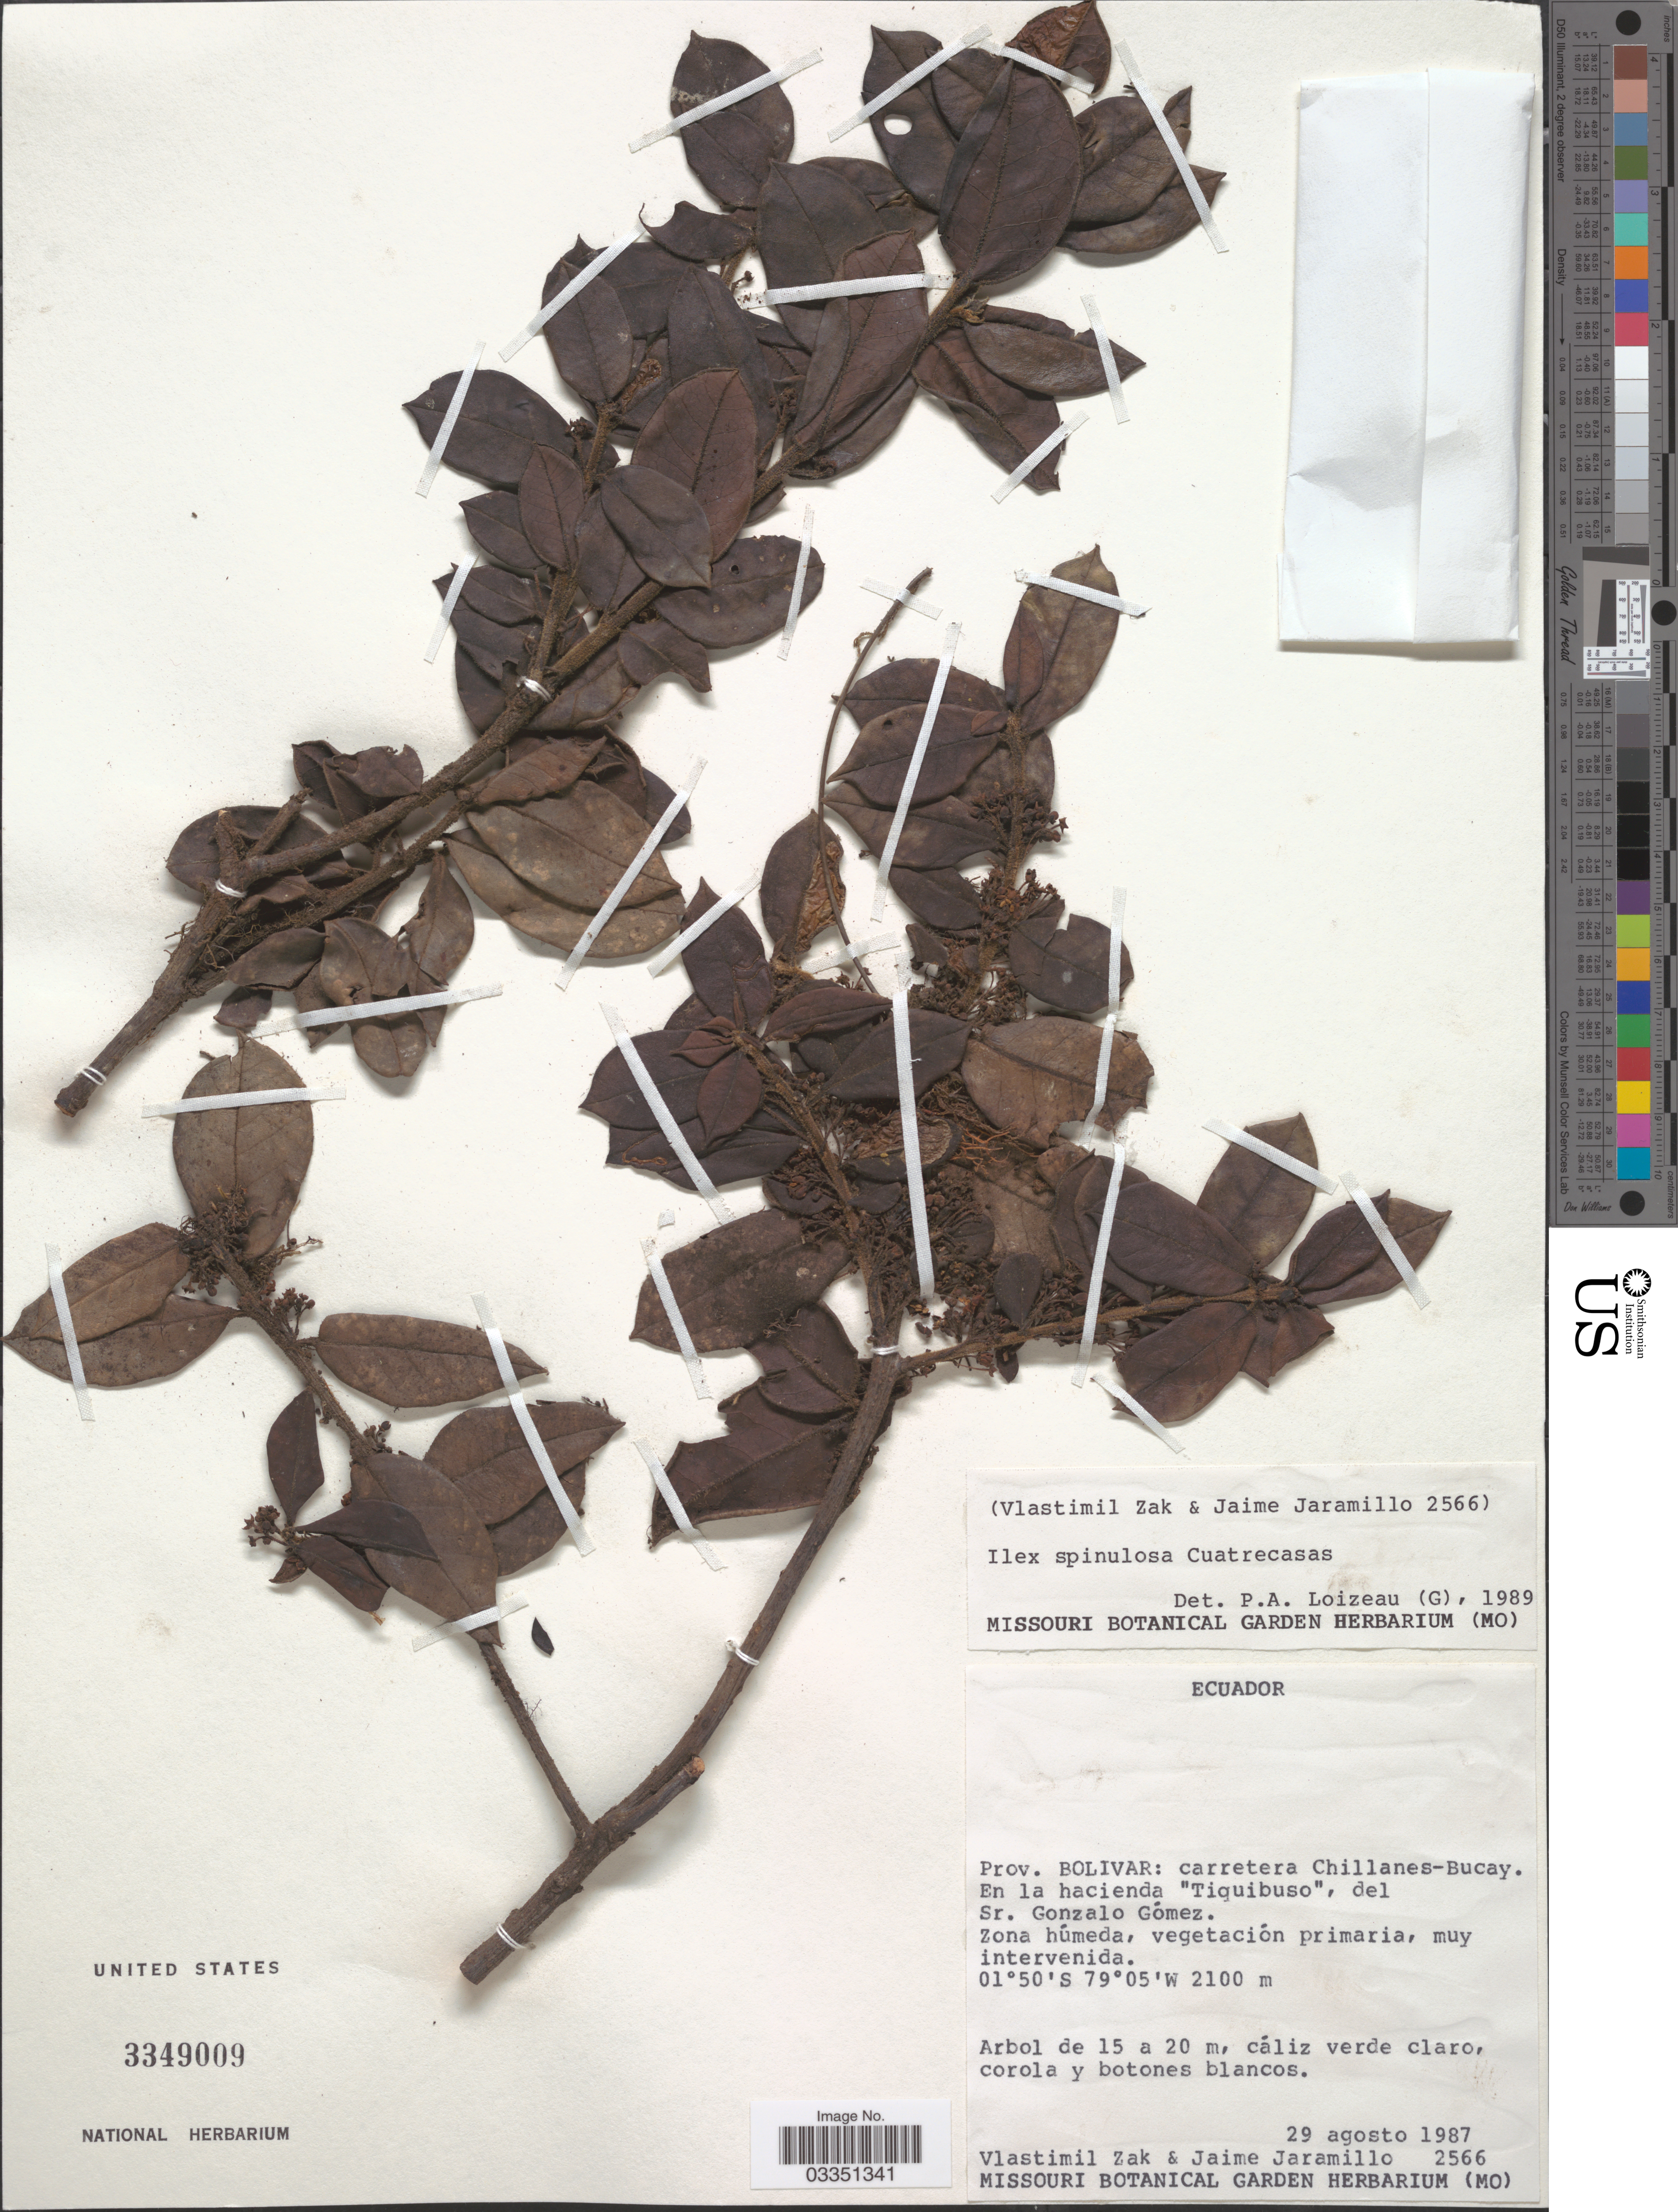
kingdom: Plantae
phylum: Tracheophyta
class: Magnoliopsida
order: Aquifoliales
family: Aquifoliaceae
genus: Ilex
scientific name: Ilex spinulosa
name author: Cuatrec.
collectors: V. Zak & J. Jaramillo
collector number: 2566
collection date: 1987-08-29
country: Ecuador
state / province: Bolívar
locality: Carretera Chillanes-Bucay. En la hacienda "Tiquibuso", del Sr. Gonzalo Gómez.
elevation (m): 2100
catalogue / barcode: US 3349009